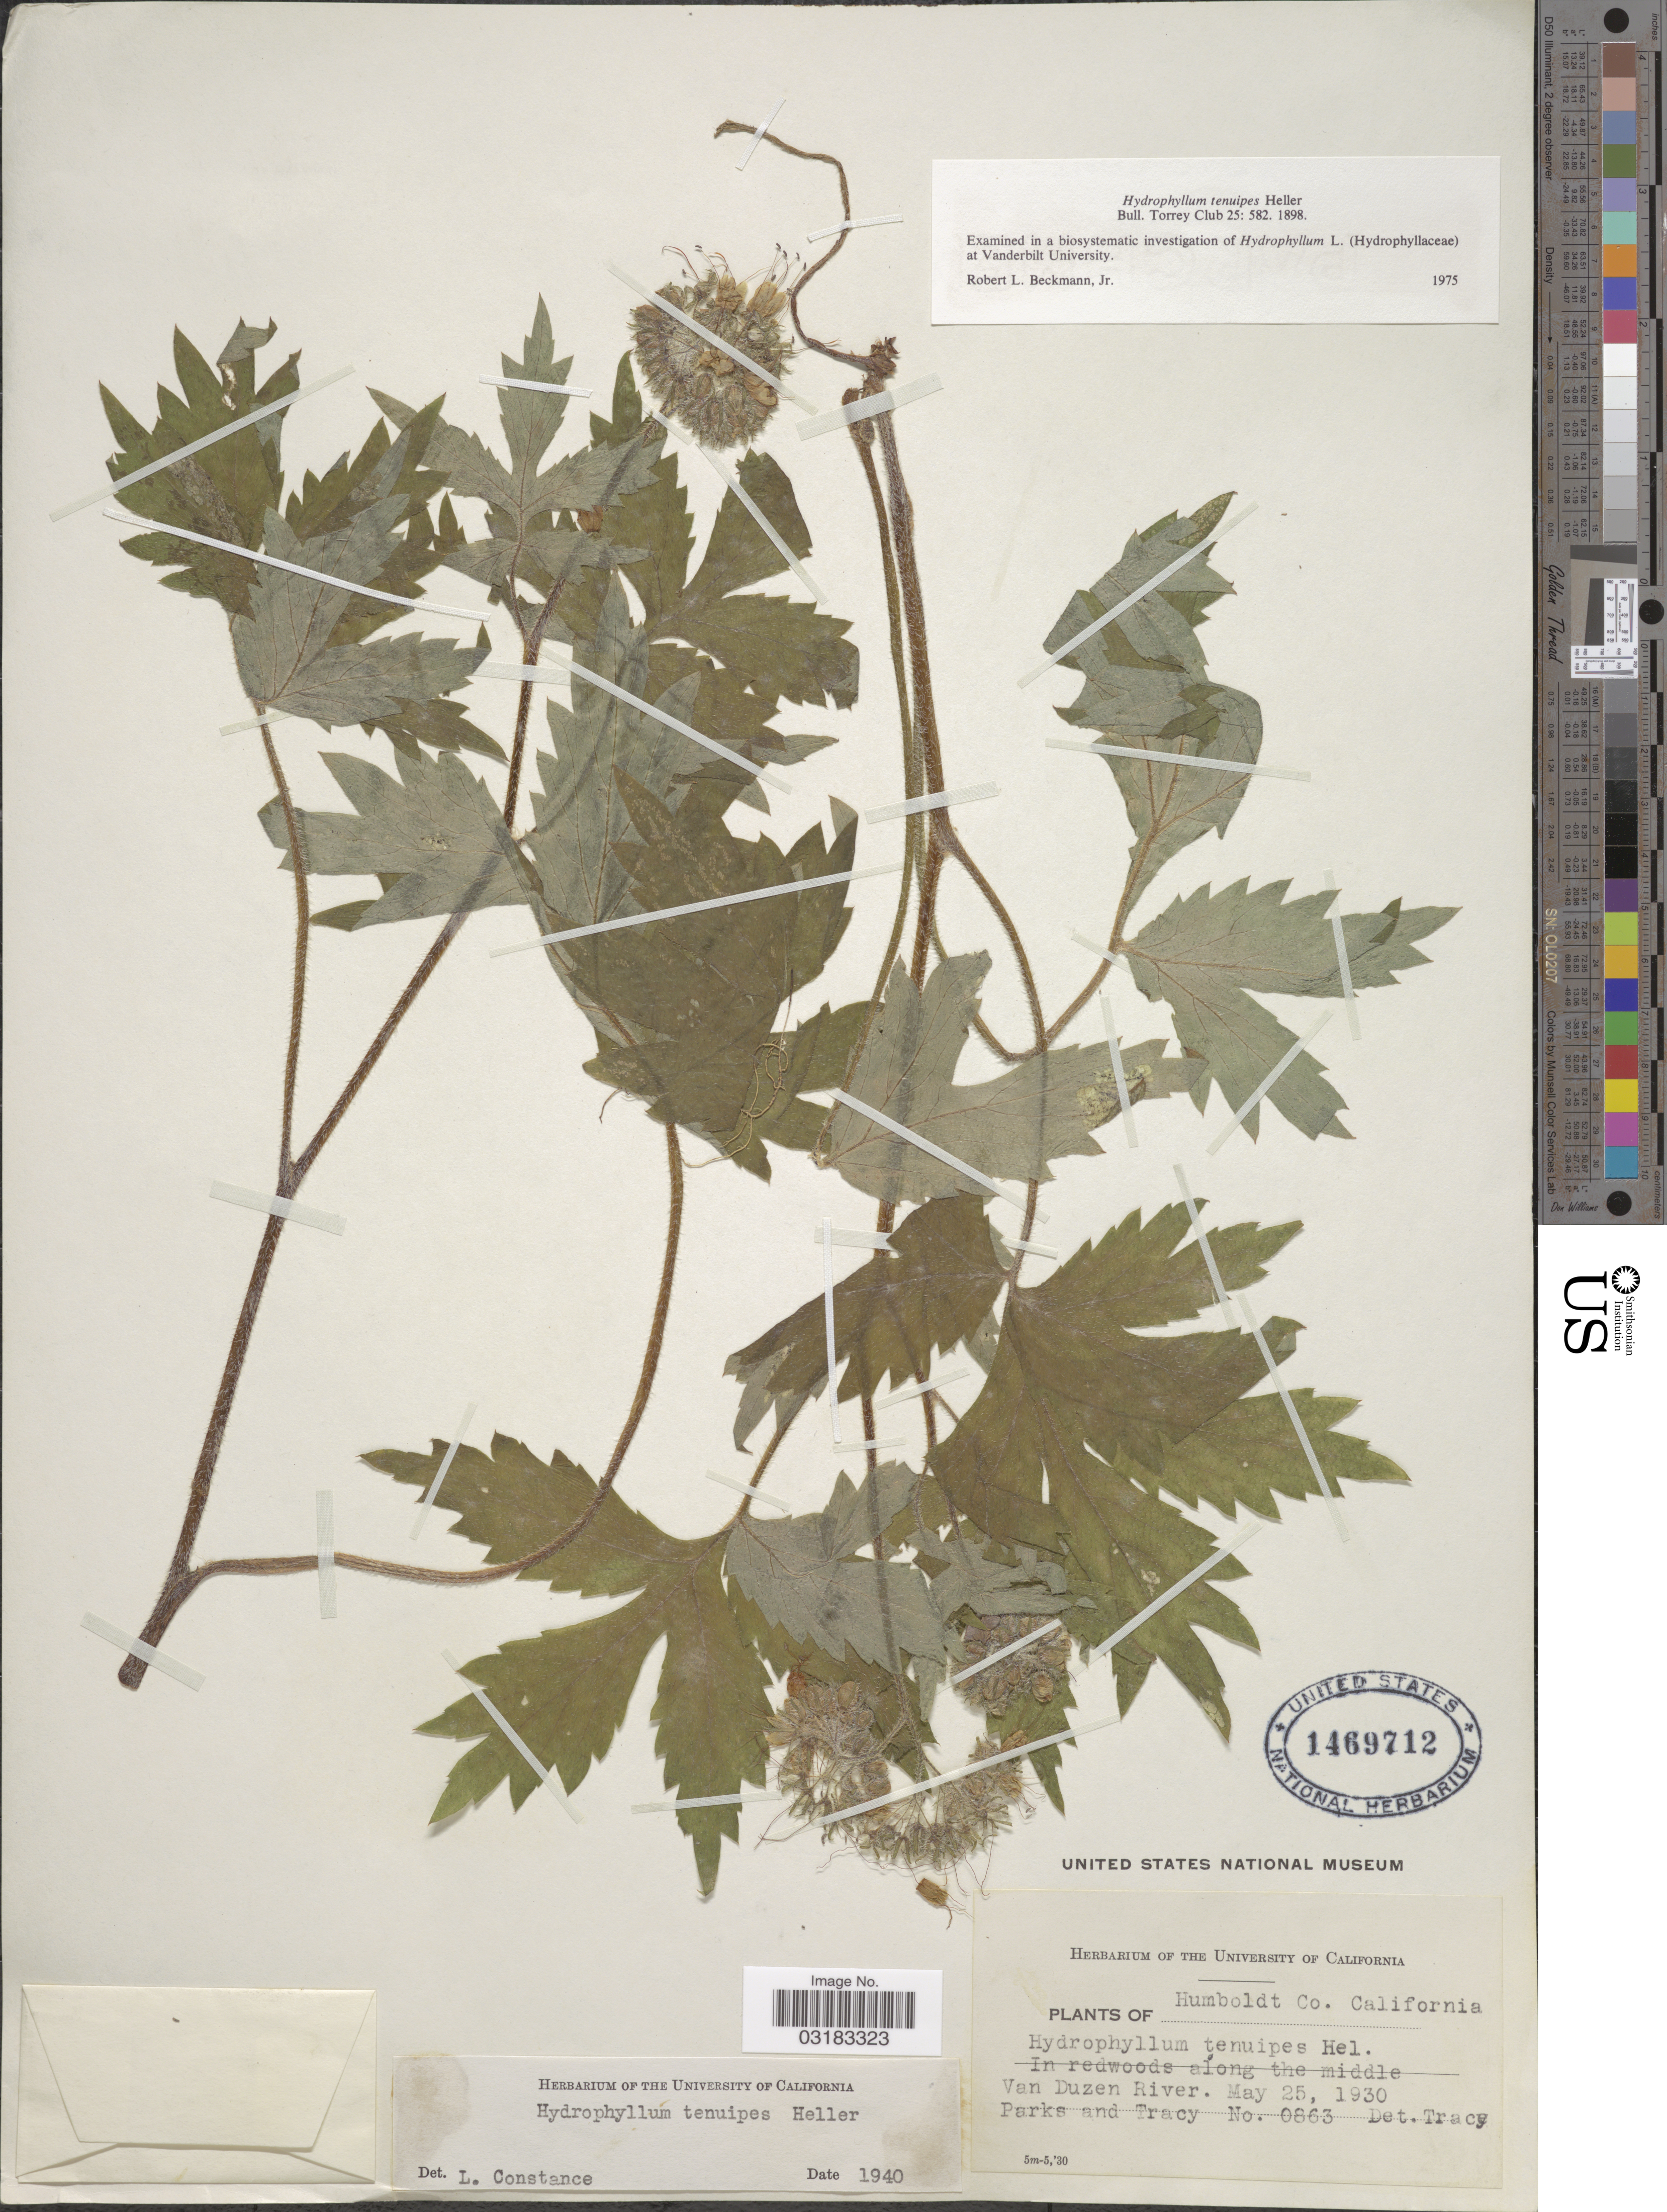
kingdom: Plantae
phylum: Tracheophyta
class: Magnoliopsida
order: Boraginales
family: Hydrophyllaceae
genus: Hydrophyllum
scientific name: Hydrophyllum tenuipes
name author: A. Heller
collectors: Parks & -. Tracy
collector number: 0863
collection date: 1930-05-25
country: United States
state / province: California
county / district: Humboldt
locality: Humboldt Co. In redwoods along the middle Van Duzen River.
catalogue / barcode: US 1469712